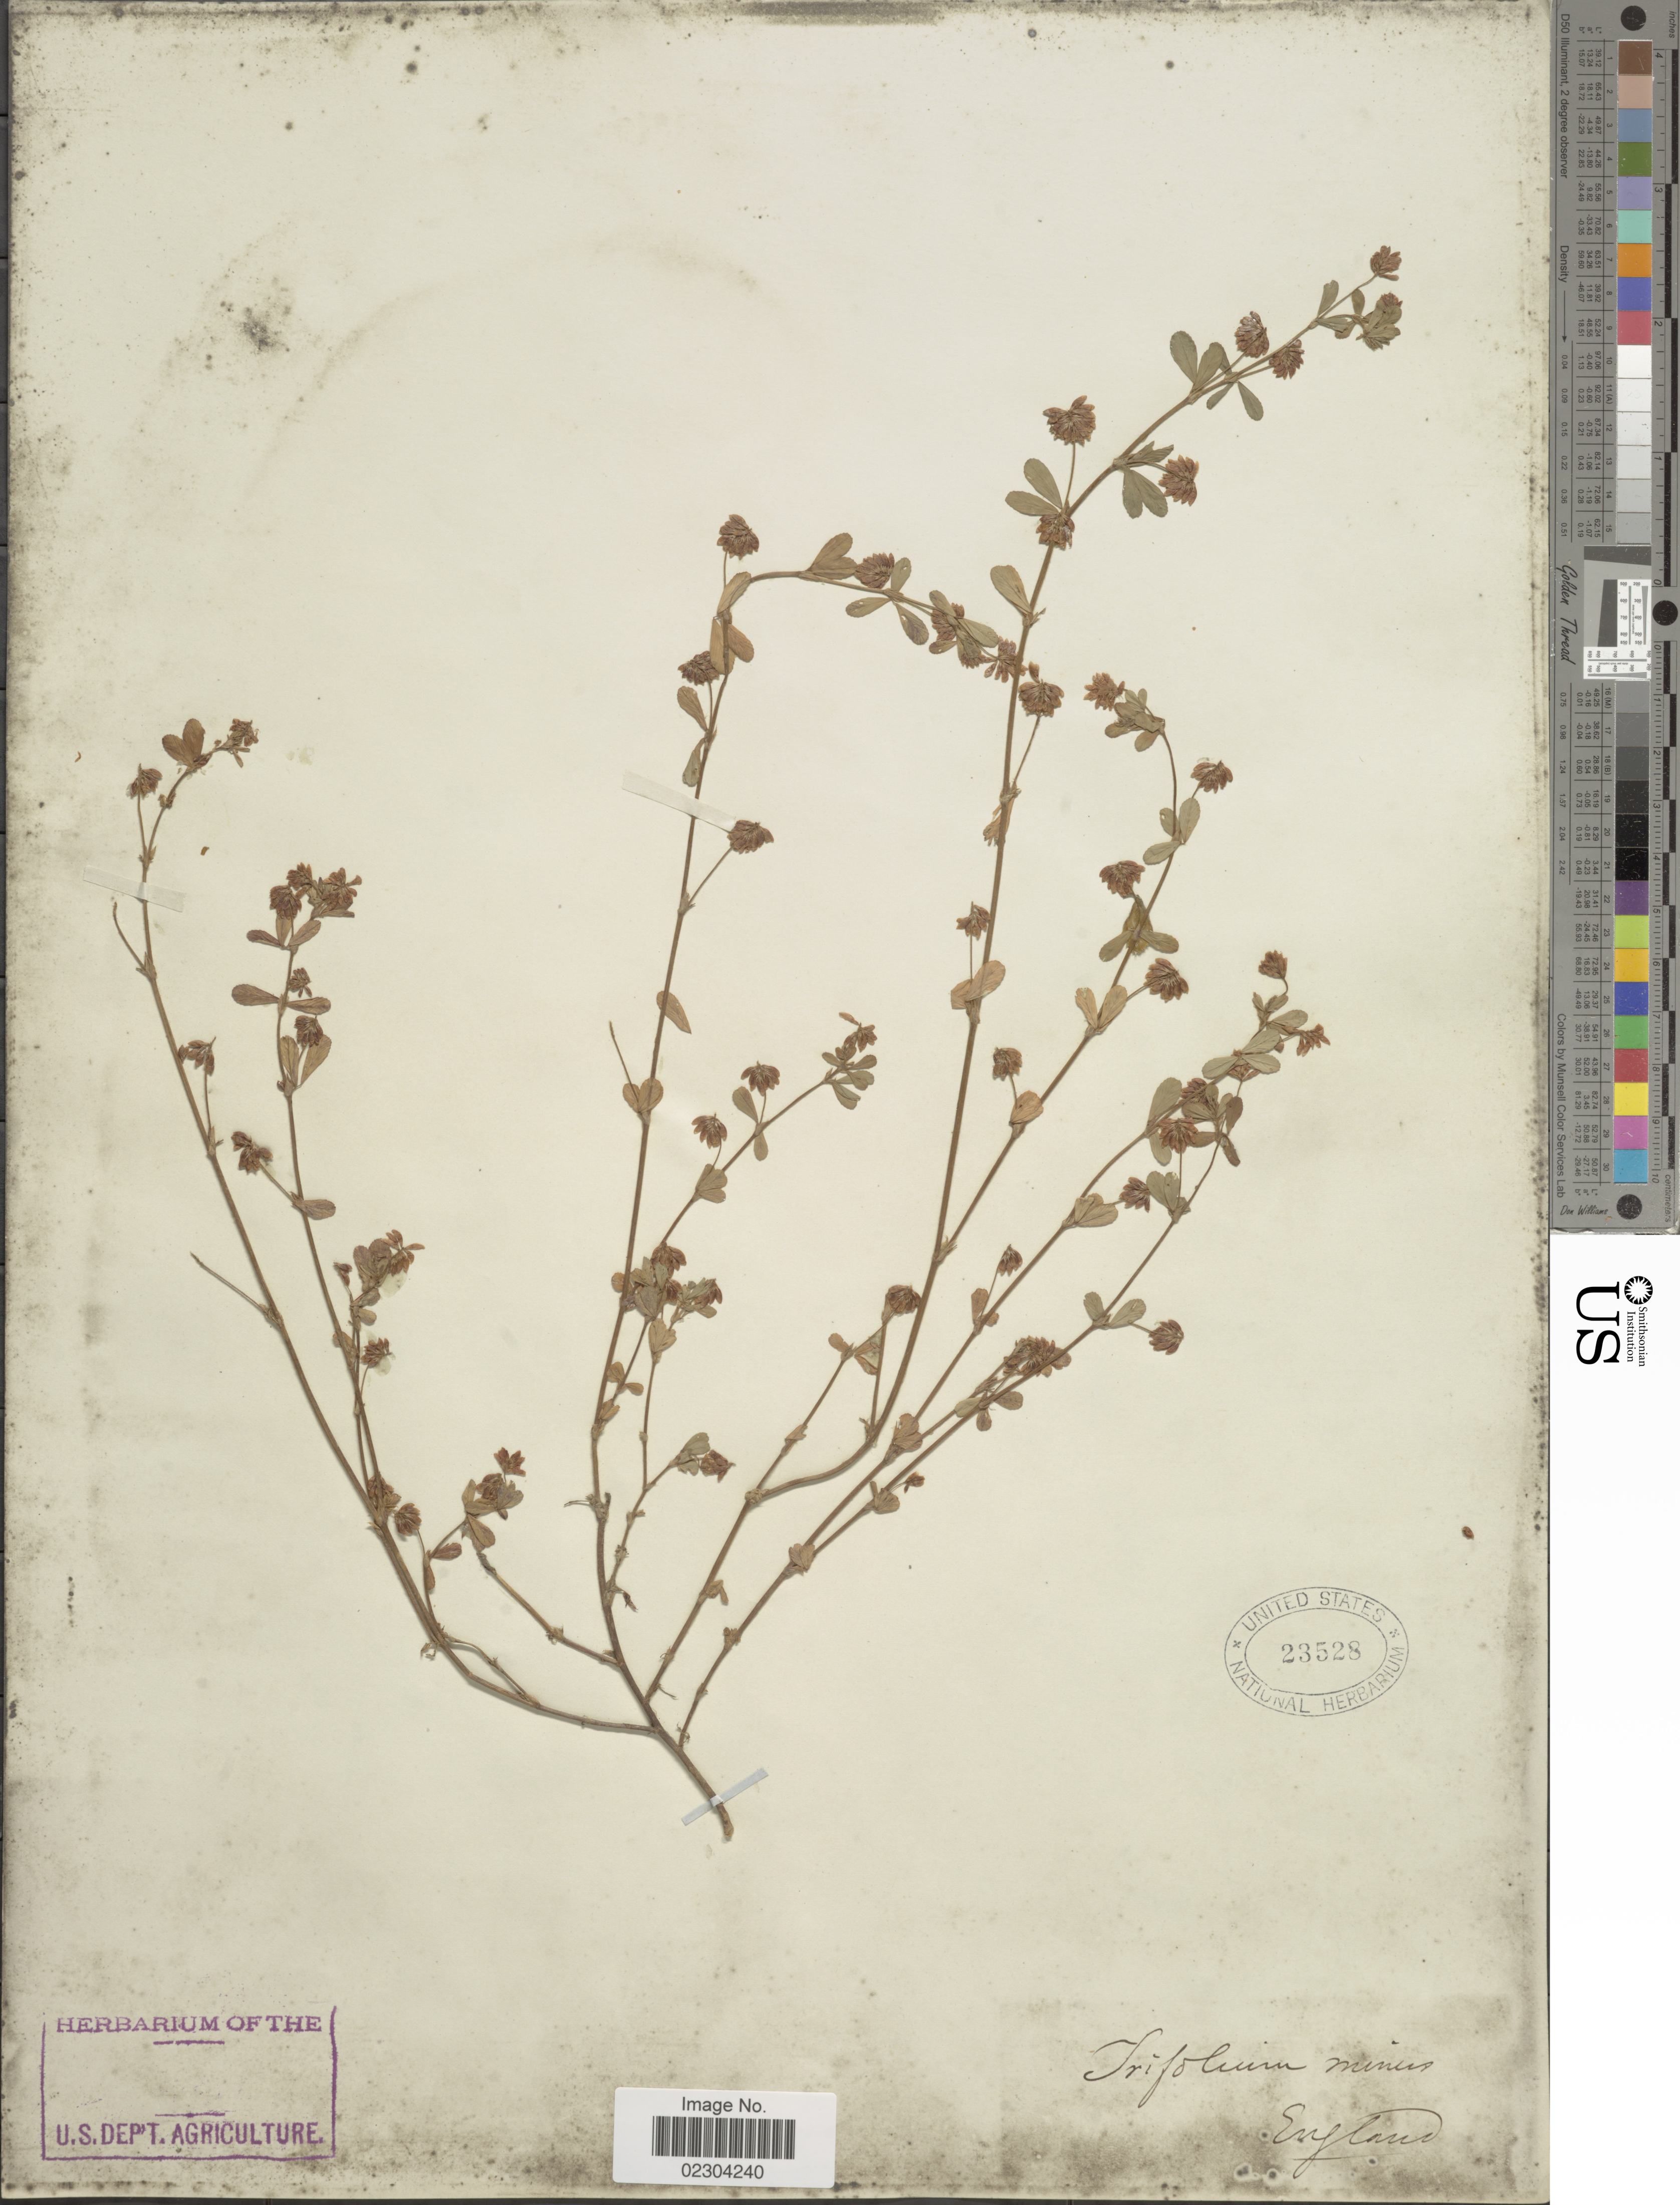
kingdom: Plantae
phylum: Tracheophyta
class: Magnoliopsida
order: Fabales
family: Fabaceae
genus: Trifolium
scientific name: Trifolium minus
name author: Sm.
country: United Kingdom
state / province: England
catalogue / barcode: US 23528